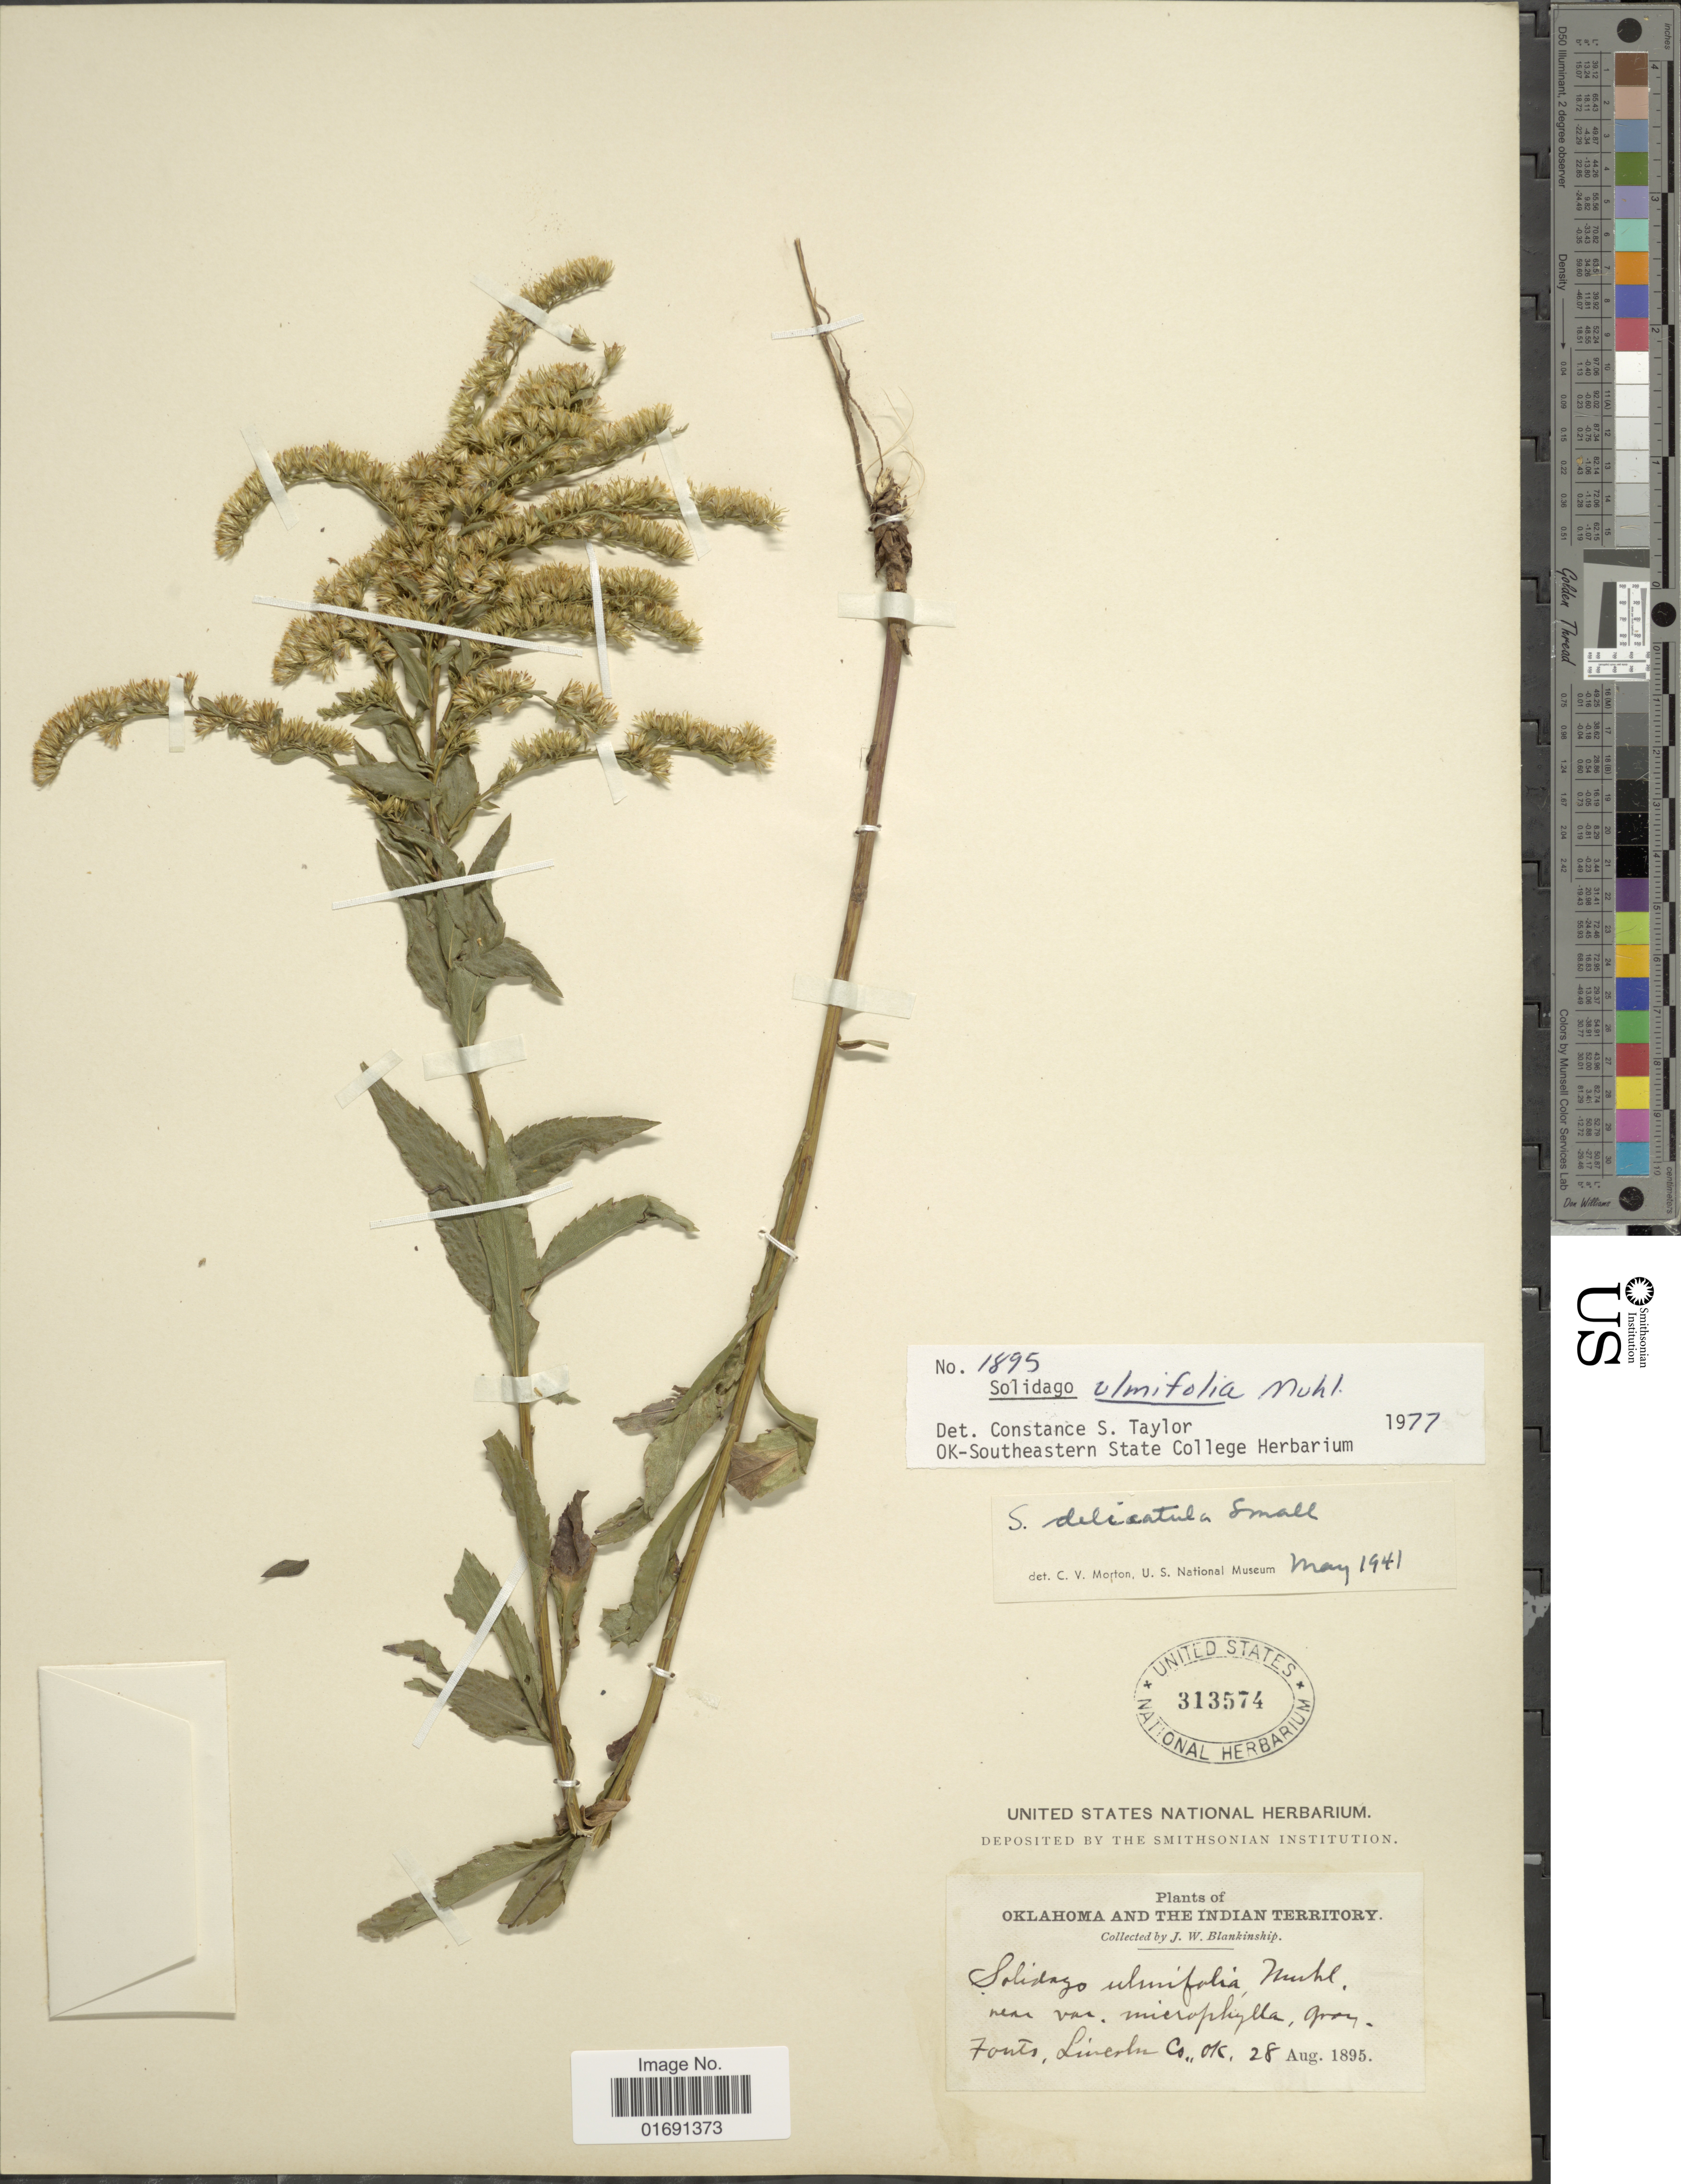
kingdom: Plantae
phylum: Tracheophyta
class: Magnoliopsida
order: Asterales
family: Asteraceae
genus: Solidago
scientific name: Solidago ulmifolia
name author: Muhl. ex Willd.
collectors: J. W. Blankinship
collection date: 1895-08-28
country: United States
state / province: Oklahoma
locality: Oklahoma and the Indian Territory, Fonts, Lincoln Co., Ok.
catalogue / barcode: US 313574